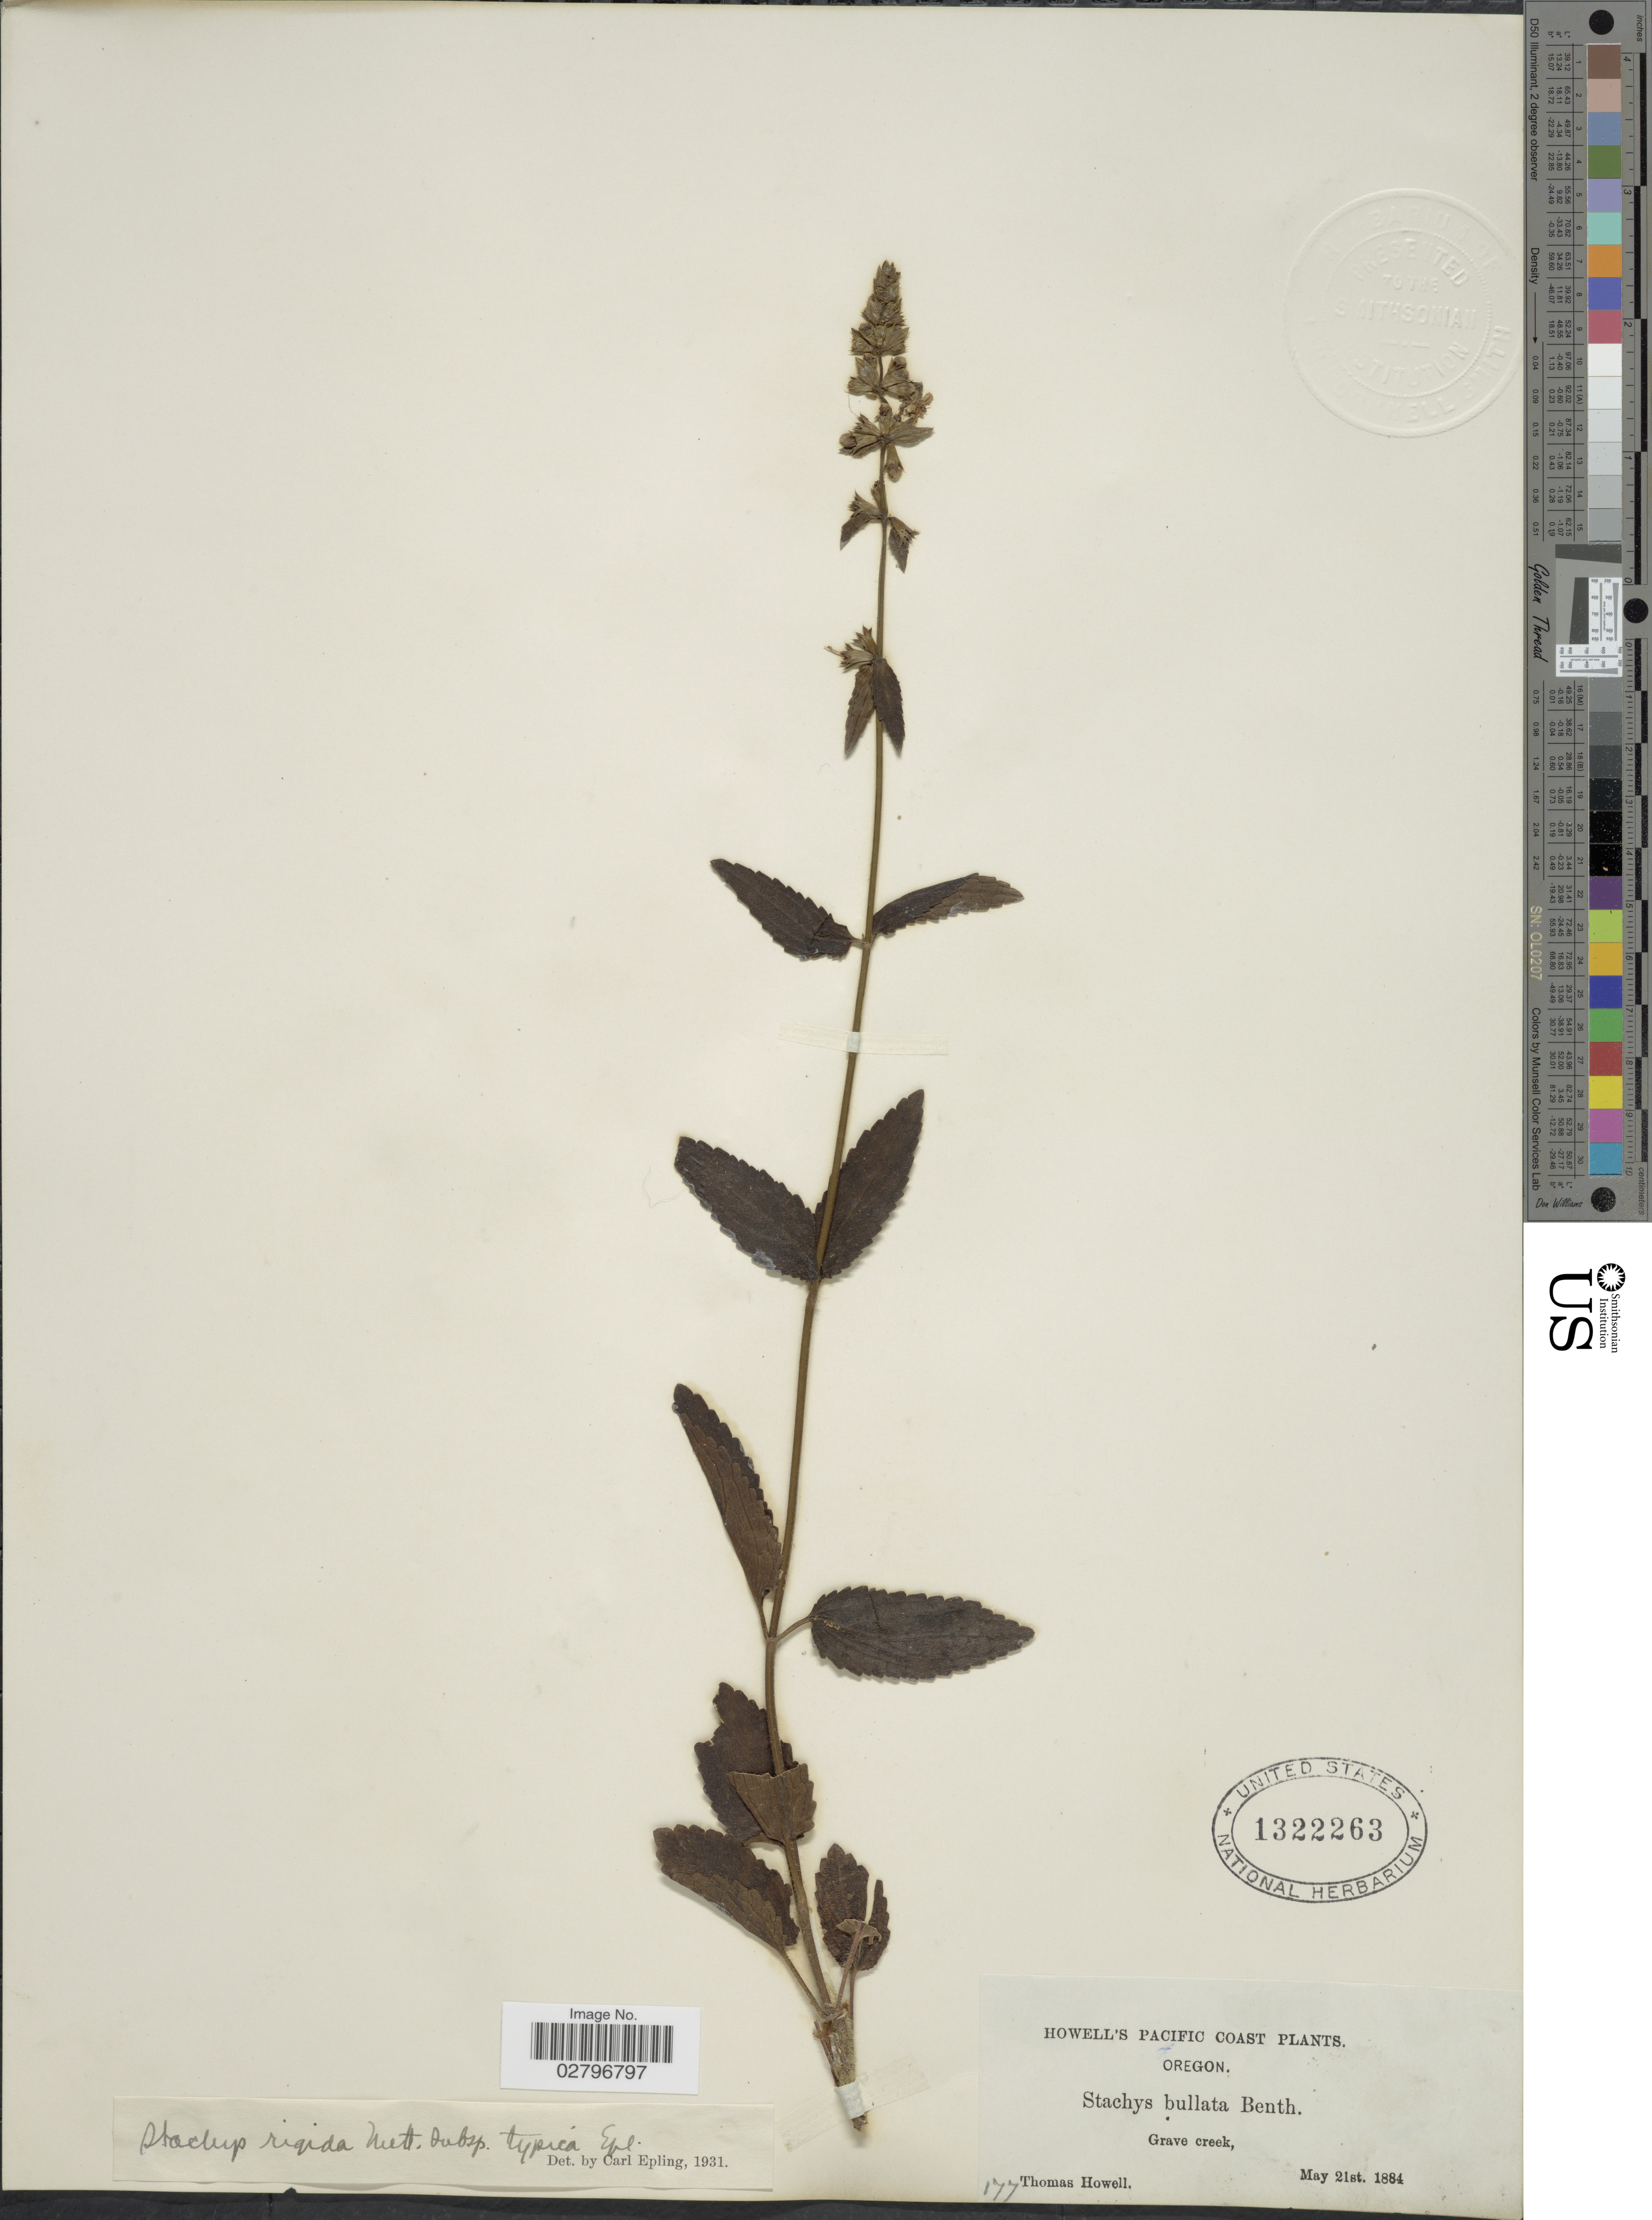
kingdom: Plantae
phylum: Tracheophyta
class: Magnoliopsida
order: Lamiales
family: Lamiaceae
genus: Stachys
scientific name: Stachys rigida subsp. typica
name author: Epling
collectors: T. Howell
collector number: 177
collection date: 1884-05-21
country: United States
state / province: Oregon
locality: Pacific Coast, Grave Creek.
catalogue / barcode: US 1322263